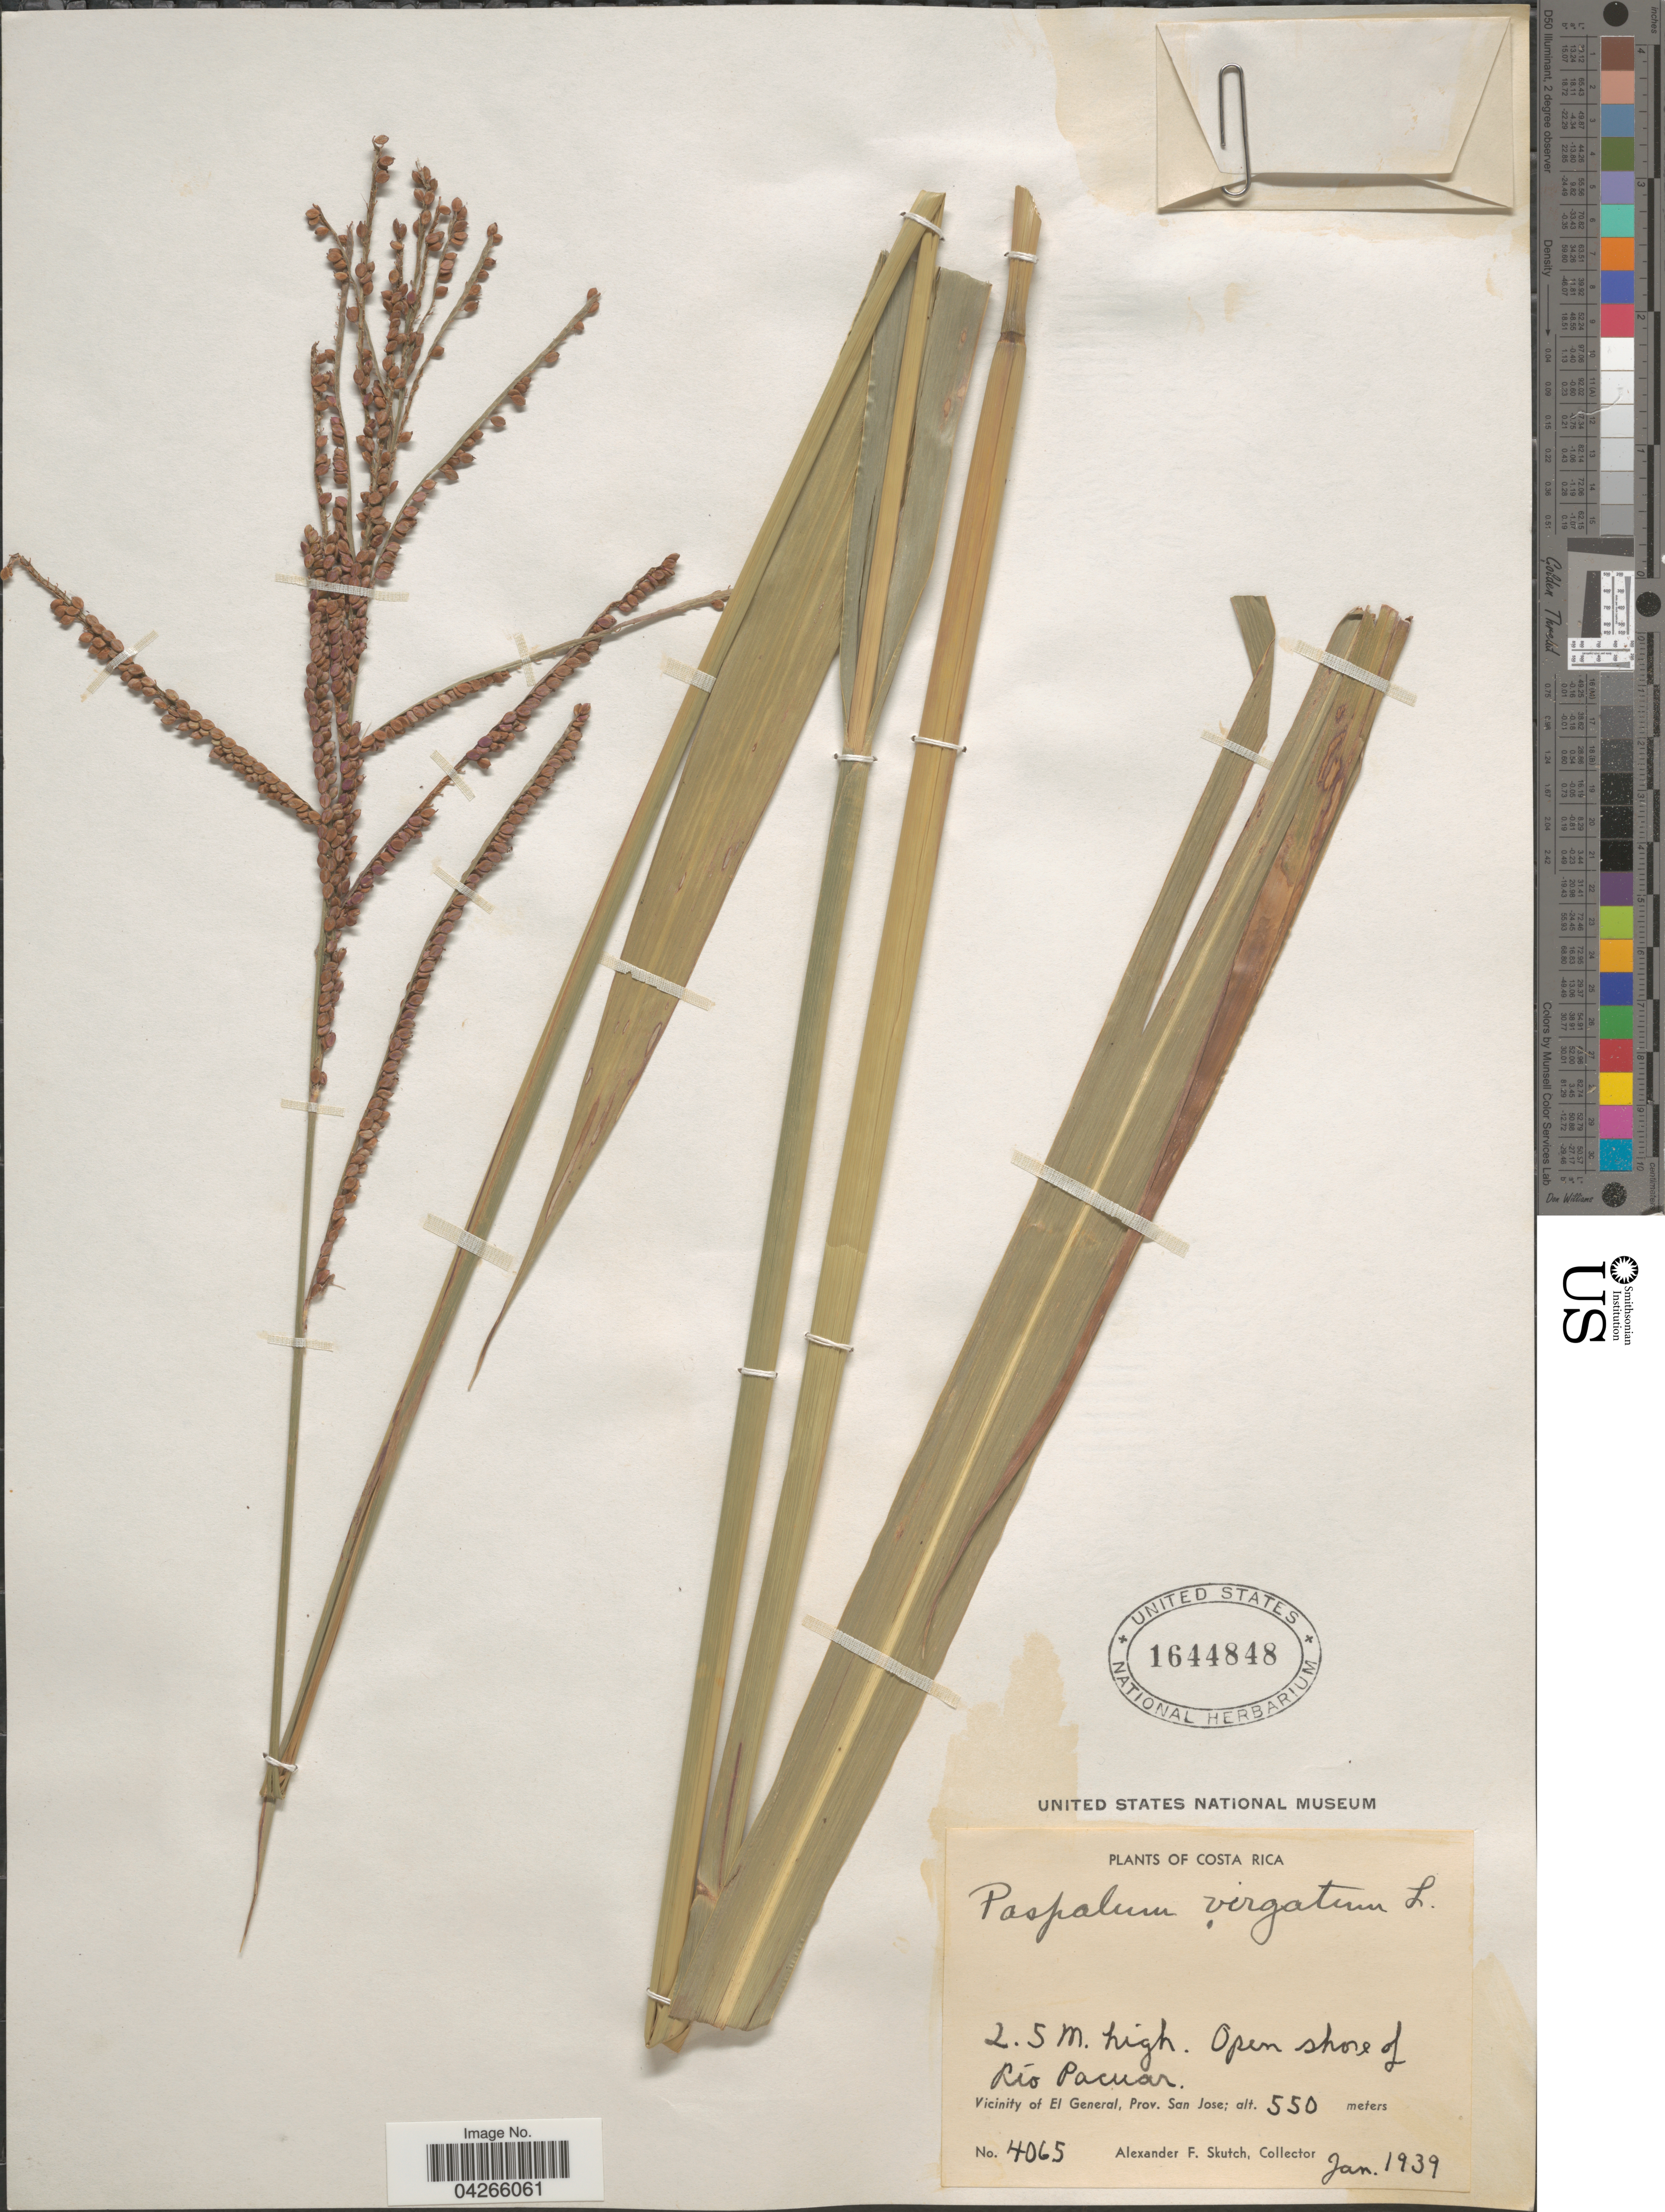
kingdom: Plantae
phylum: Tracheophyta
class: Liliopsida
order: Poales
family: Poaceae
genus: Paspalum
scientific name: Paspalum virgatum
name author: L.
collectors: A. F. Skutch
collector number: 4065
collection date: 1939-01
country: Costa Rica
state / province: San José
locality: Open shore of Río Pacuar. Vicinity of El General.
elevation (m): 550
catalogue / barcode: US 1644848